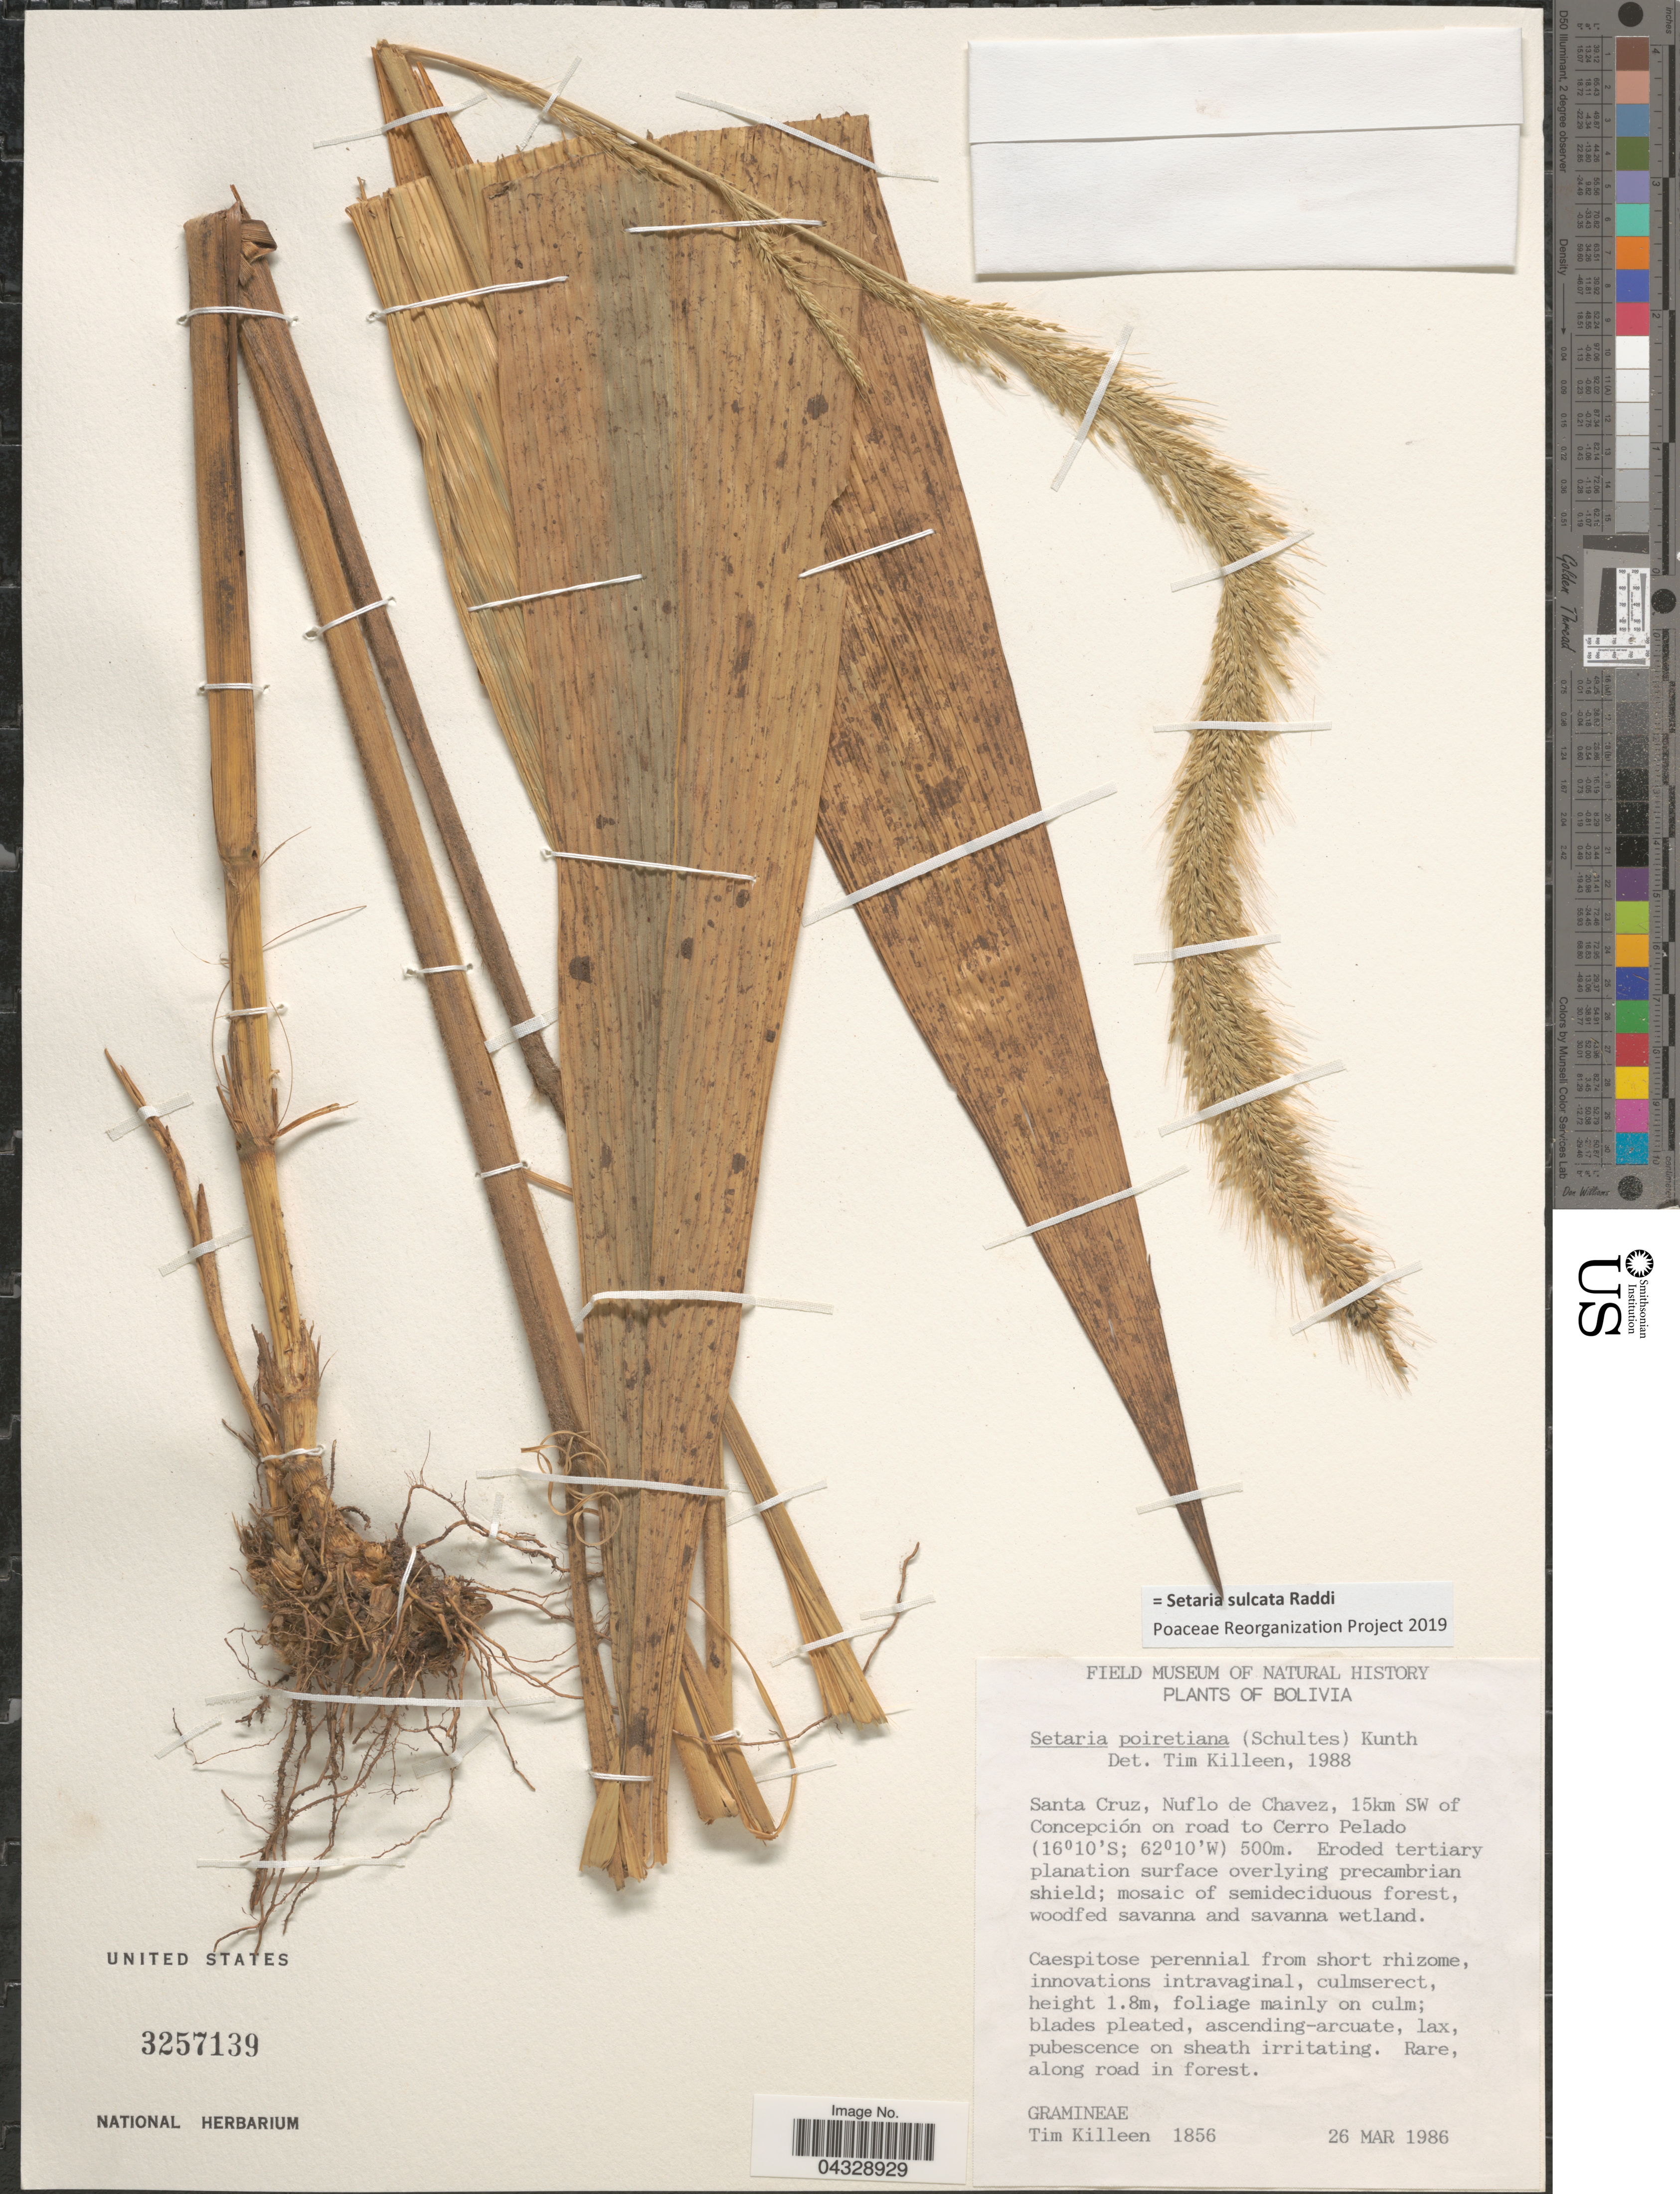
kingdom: Plantae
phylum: Tracheophyta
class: Liliopsida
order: Poales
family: Poaceae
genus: Setaria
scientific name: Setaria sulcata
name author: Raddi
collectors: T. J. Killeen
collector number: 1856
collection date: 1986-03-26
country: Bolivia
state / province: Santa Cruz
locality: Nuflo de Chavez, 15km SW of Concepción on road to Cerro Pelado.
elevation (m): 500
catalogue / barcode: US 3257139